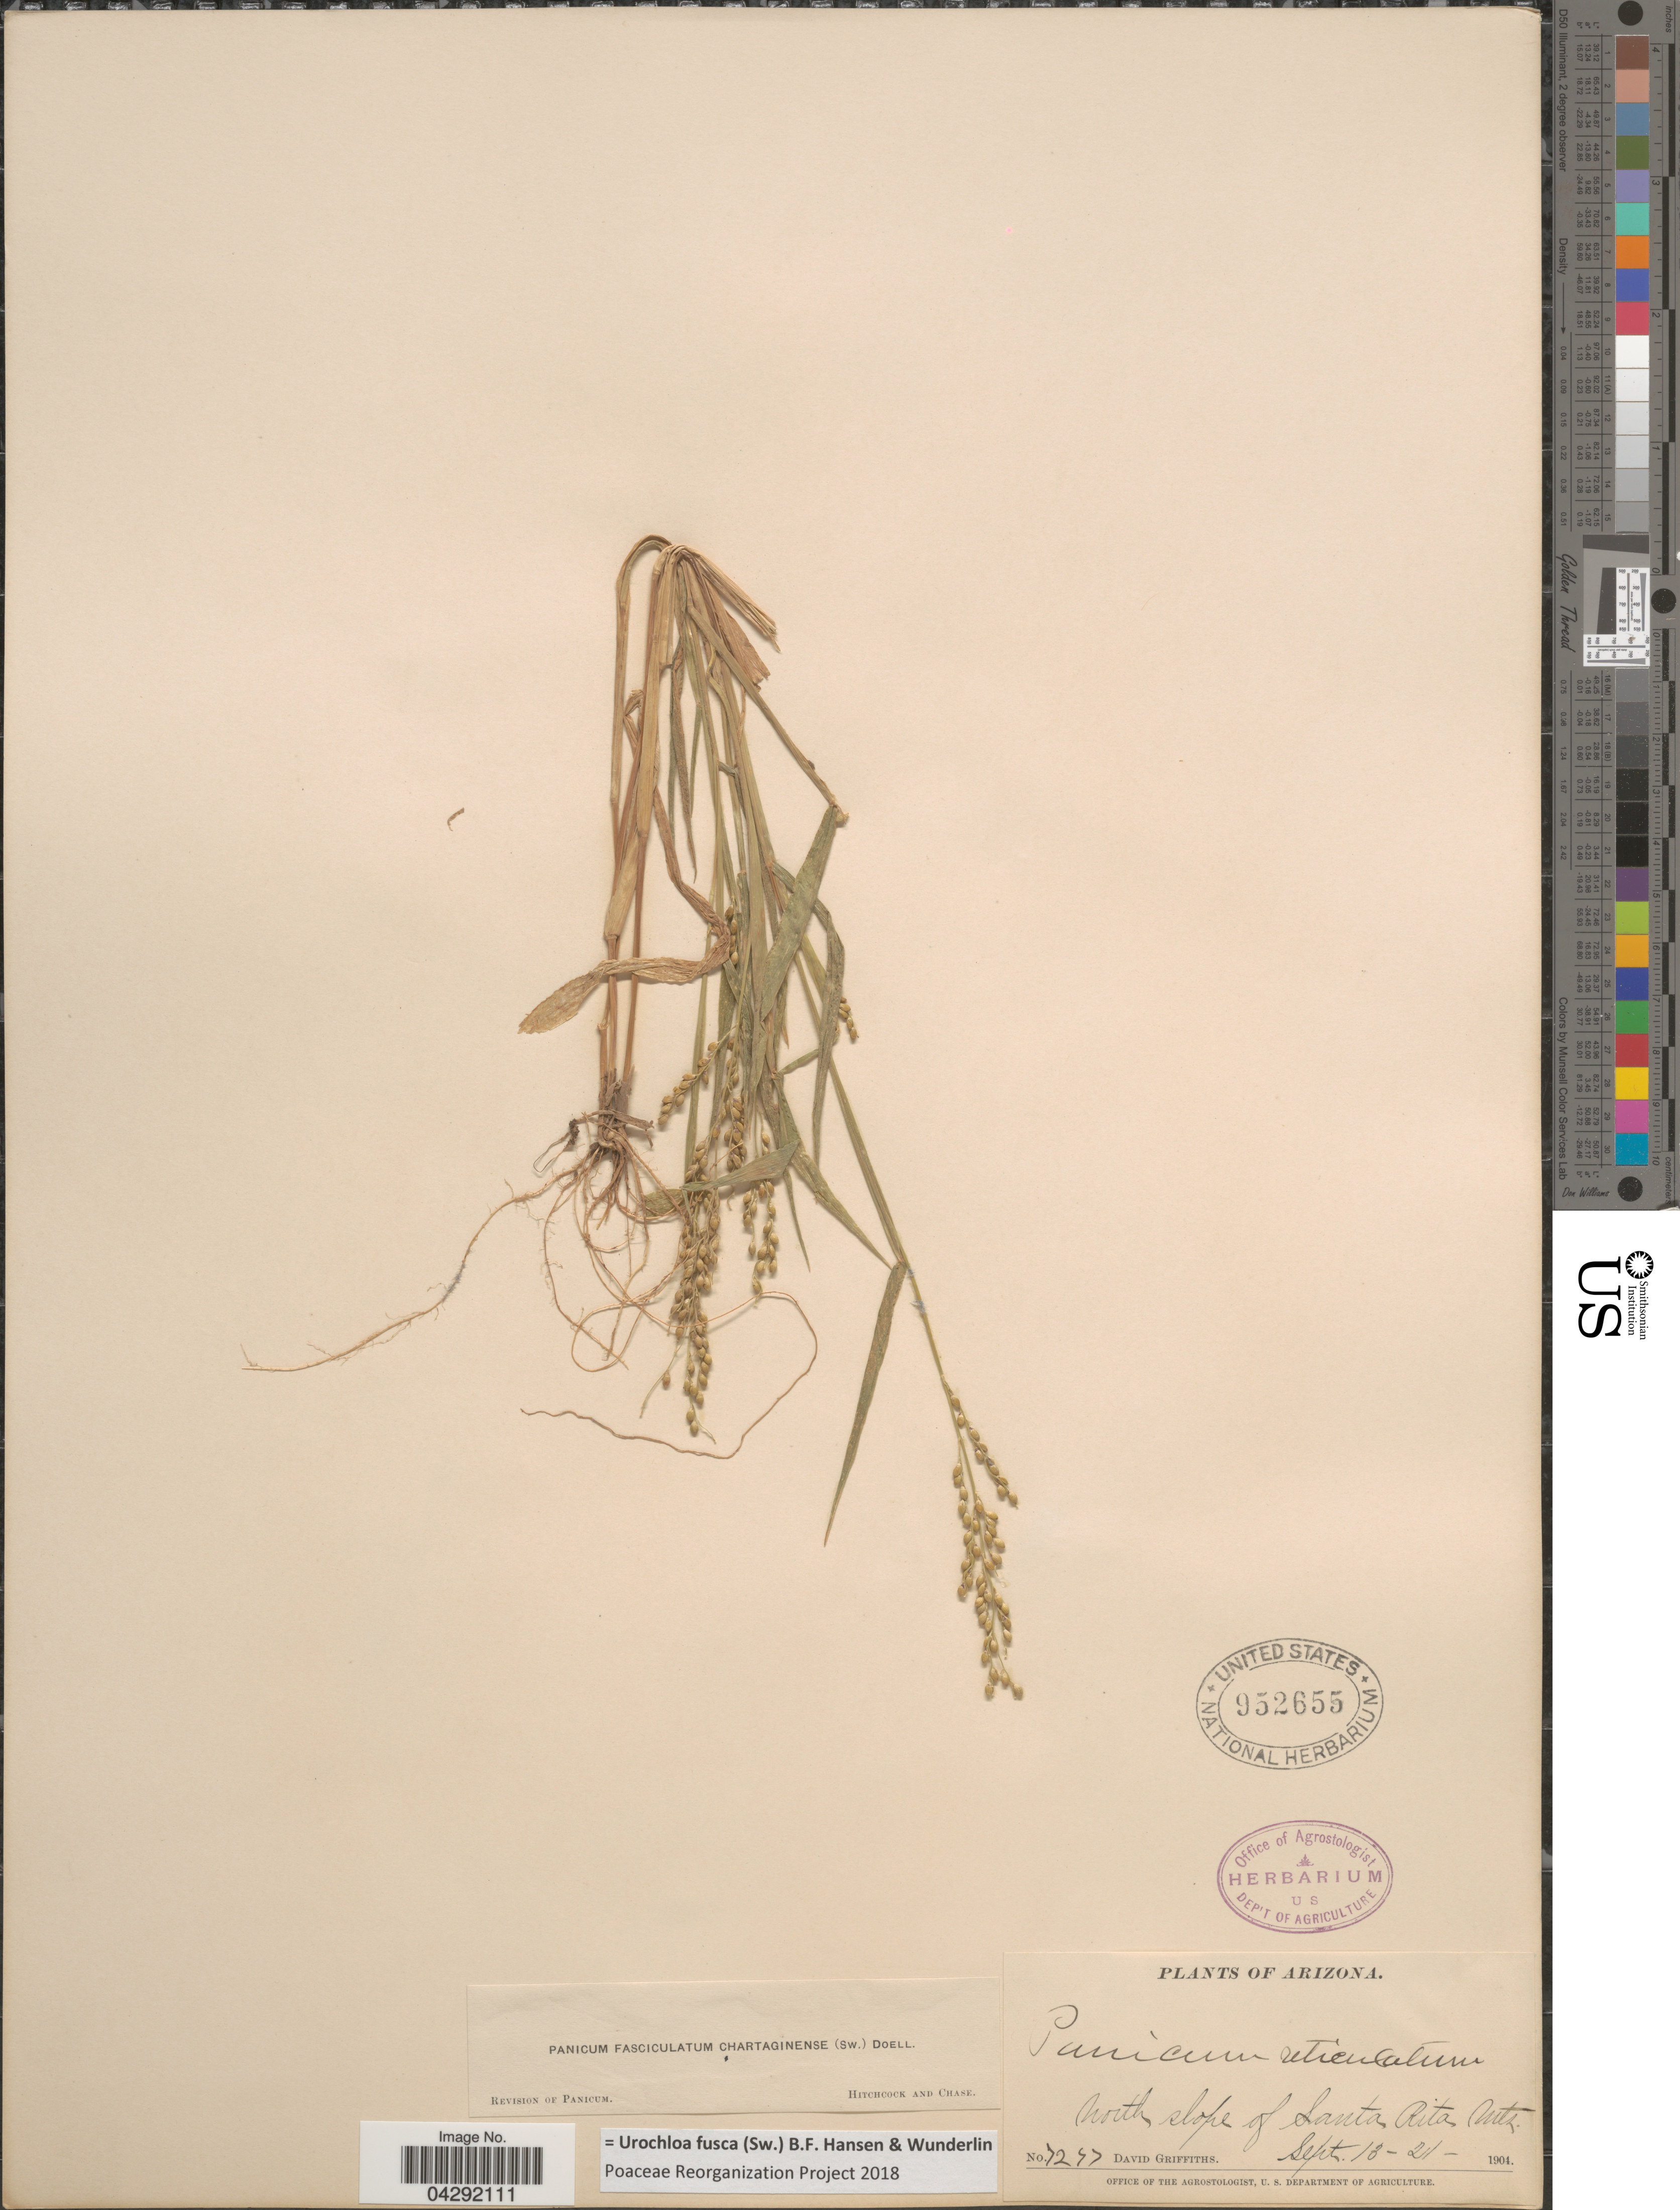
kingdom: Plantae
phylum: Tracheophyta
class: Liliopsida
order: Poales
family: Poaceae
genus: Urochloa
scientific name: Urochloa fusca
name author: (Sw.) B.F. Hansen & Wunderlin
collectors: D. Griffiths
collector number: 7247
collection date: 1904-09-13/1904-09-21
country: United States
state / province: Arizona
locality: North slope of Santa Rita Mts.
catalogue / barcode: US 952655